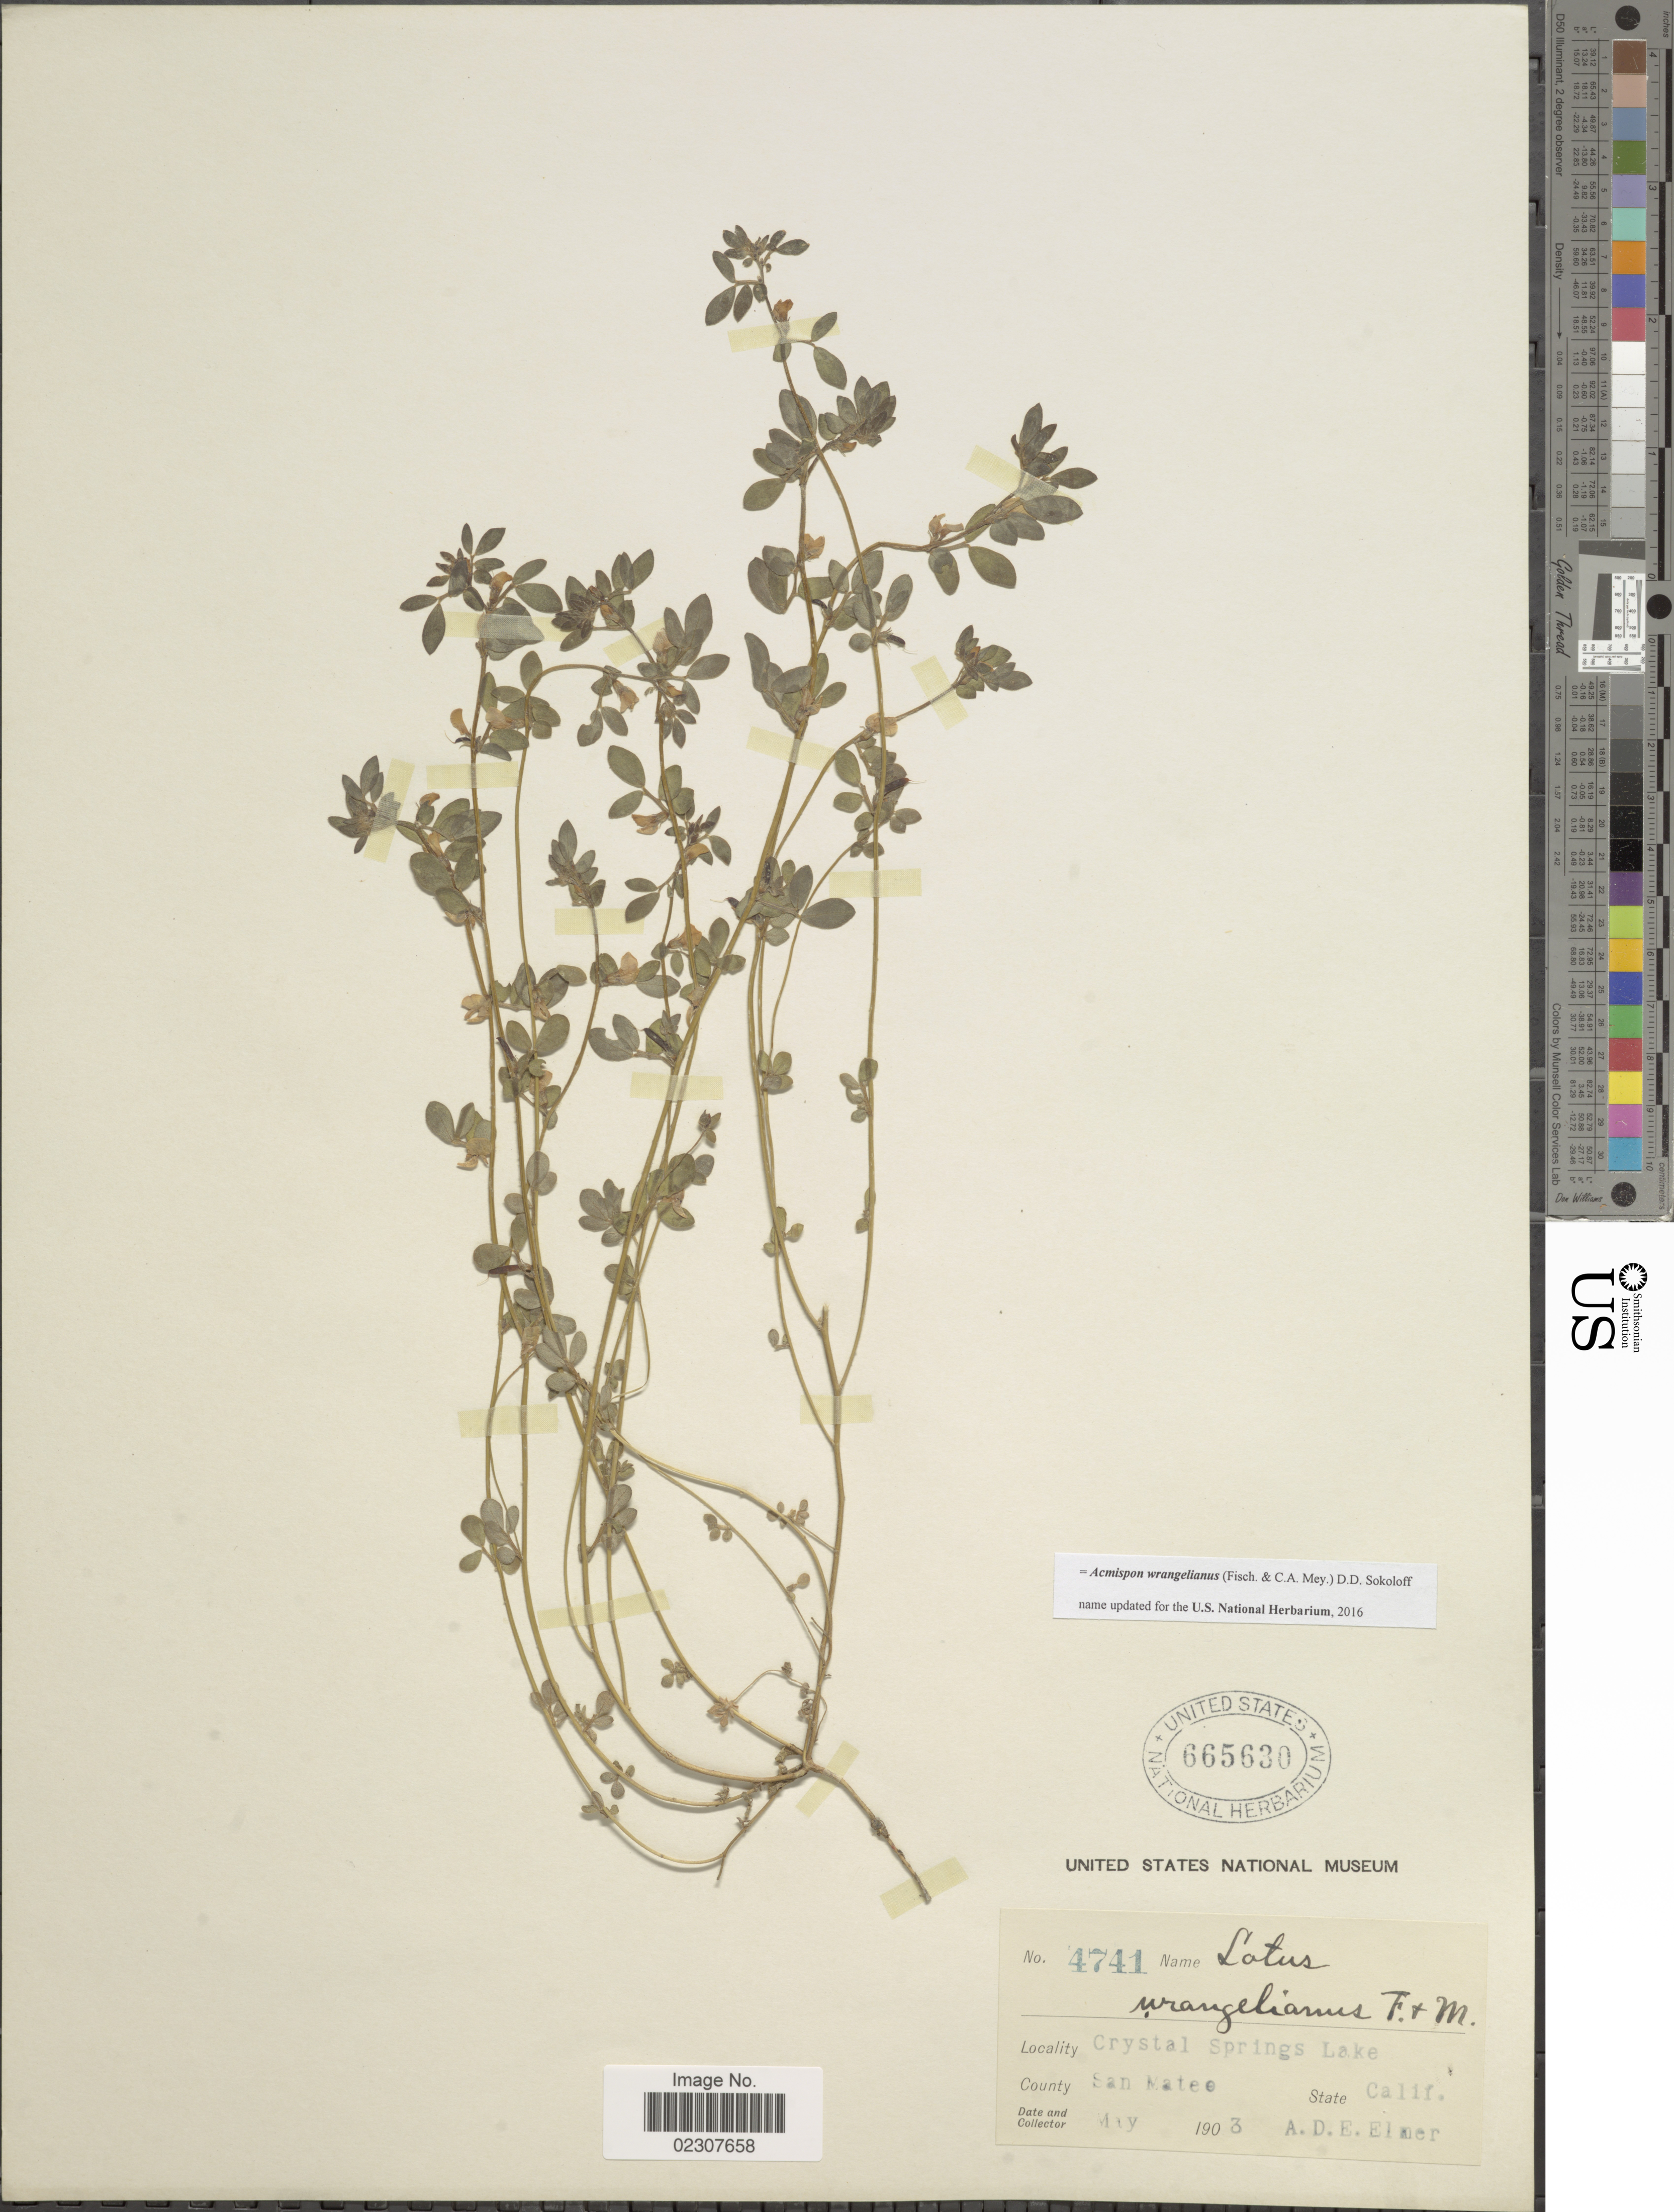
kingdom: Plantae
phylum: Tracheophyta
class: Magnoliopsida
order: Fabales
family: Fabaceae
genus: Acmispon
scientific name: Acmispon wrangelianus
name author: (Fisch. & C.A. Mey.) D.D. Sokoloff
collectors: A. D. E. Elmer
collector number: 4741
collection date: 1903-05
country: United States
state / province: California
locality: Crystal Springs Lake, San Mateo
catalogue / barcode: US 665630